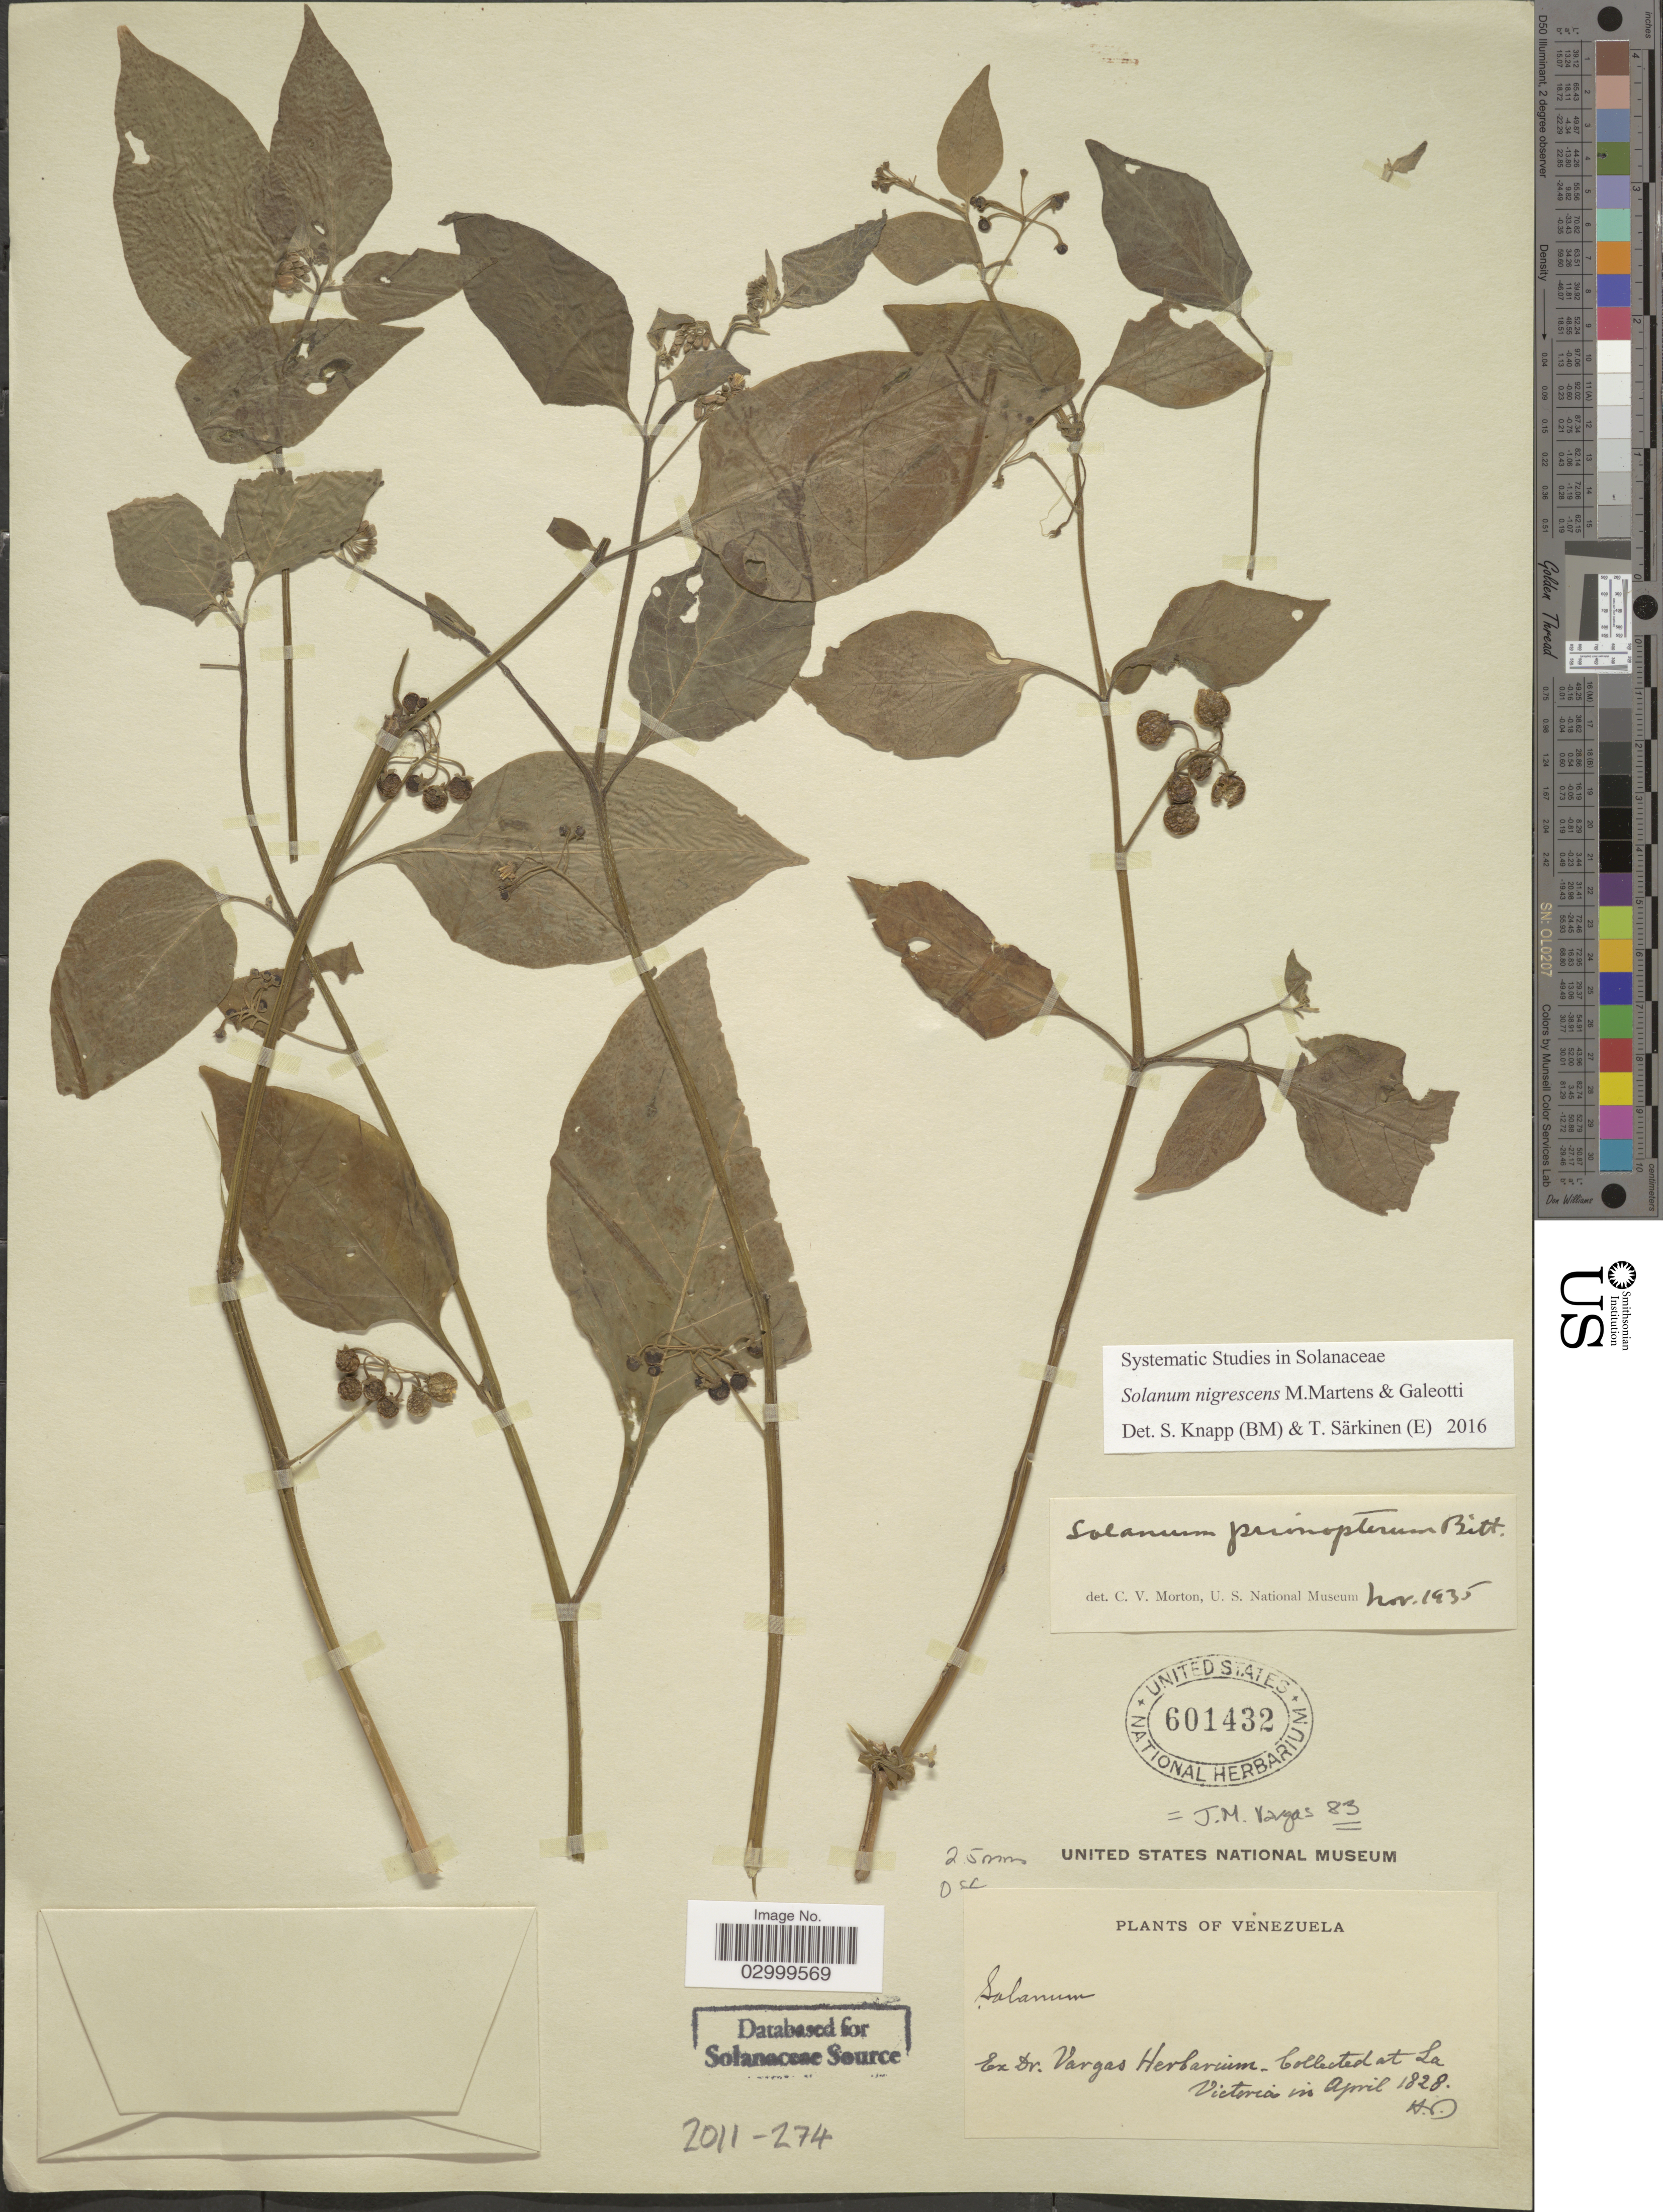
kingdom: Plantae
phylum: Tracheophyta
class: Magnoliopsida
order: Solanales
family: Solanaceae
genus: Solanum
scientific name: Solanum nigrescens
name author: M. Martens & Galeotti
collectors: Vargas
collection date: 1828-04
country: Venezuela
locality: La Victoria.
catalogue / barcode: US 601432